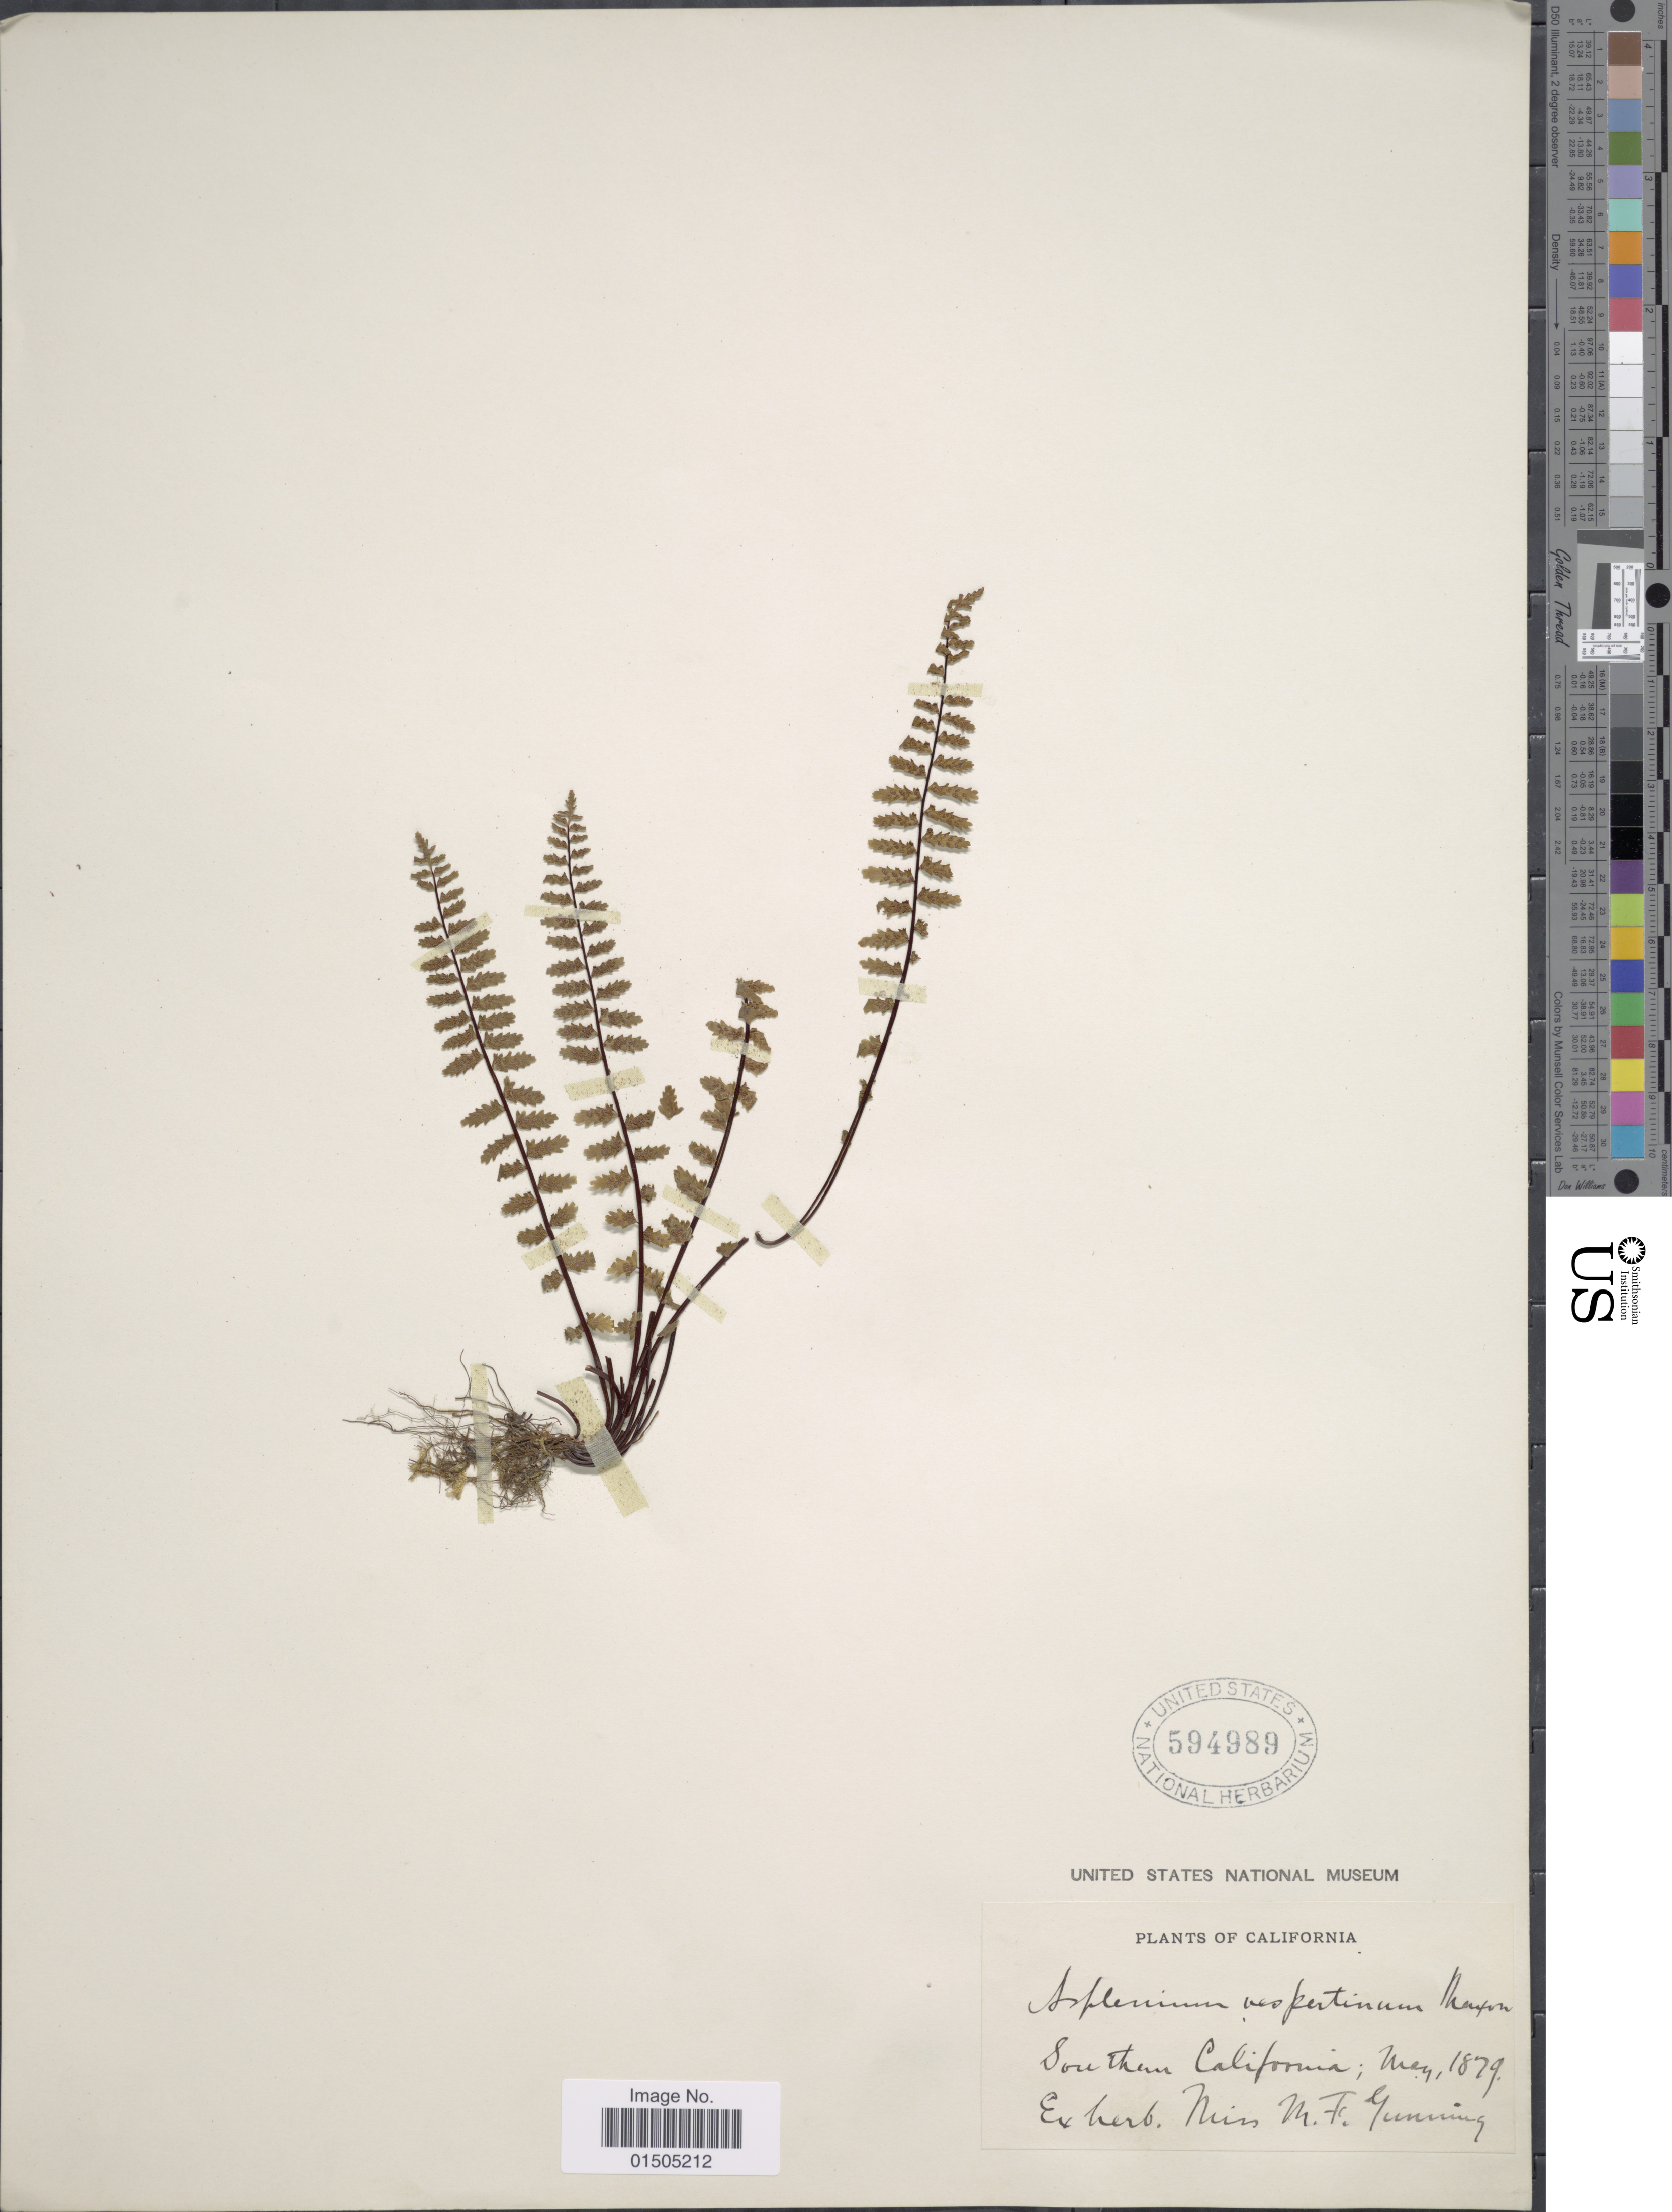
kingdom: Plantae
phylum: Tracheophyta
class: Polypodiopsida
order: Polypodiales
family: Aspleniaceae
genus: Asplenium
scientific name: Asplenium vespertinum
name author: Maxon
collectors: ex herb. M. F. Gunning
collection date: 1879-05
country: United States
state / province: California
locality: Southern California.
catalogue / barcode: US 594989